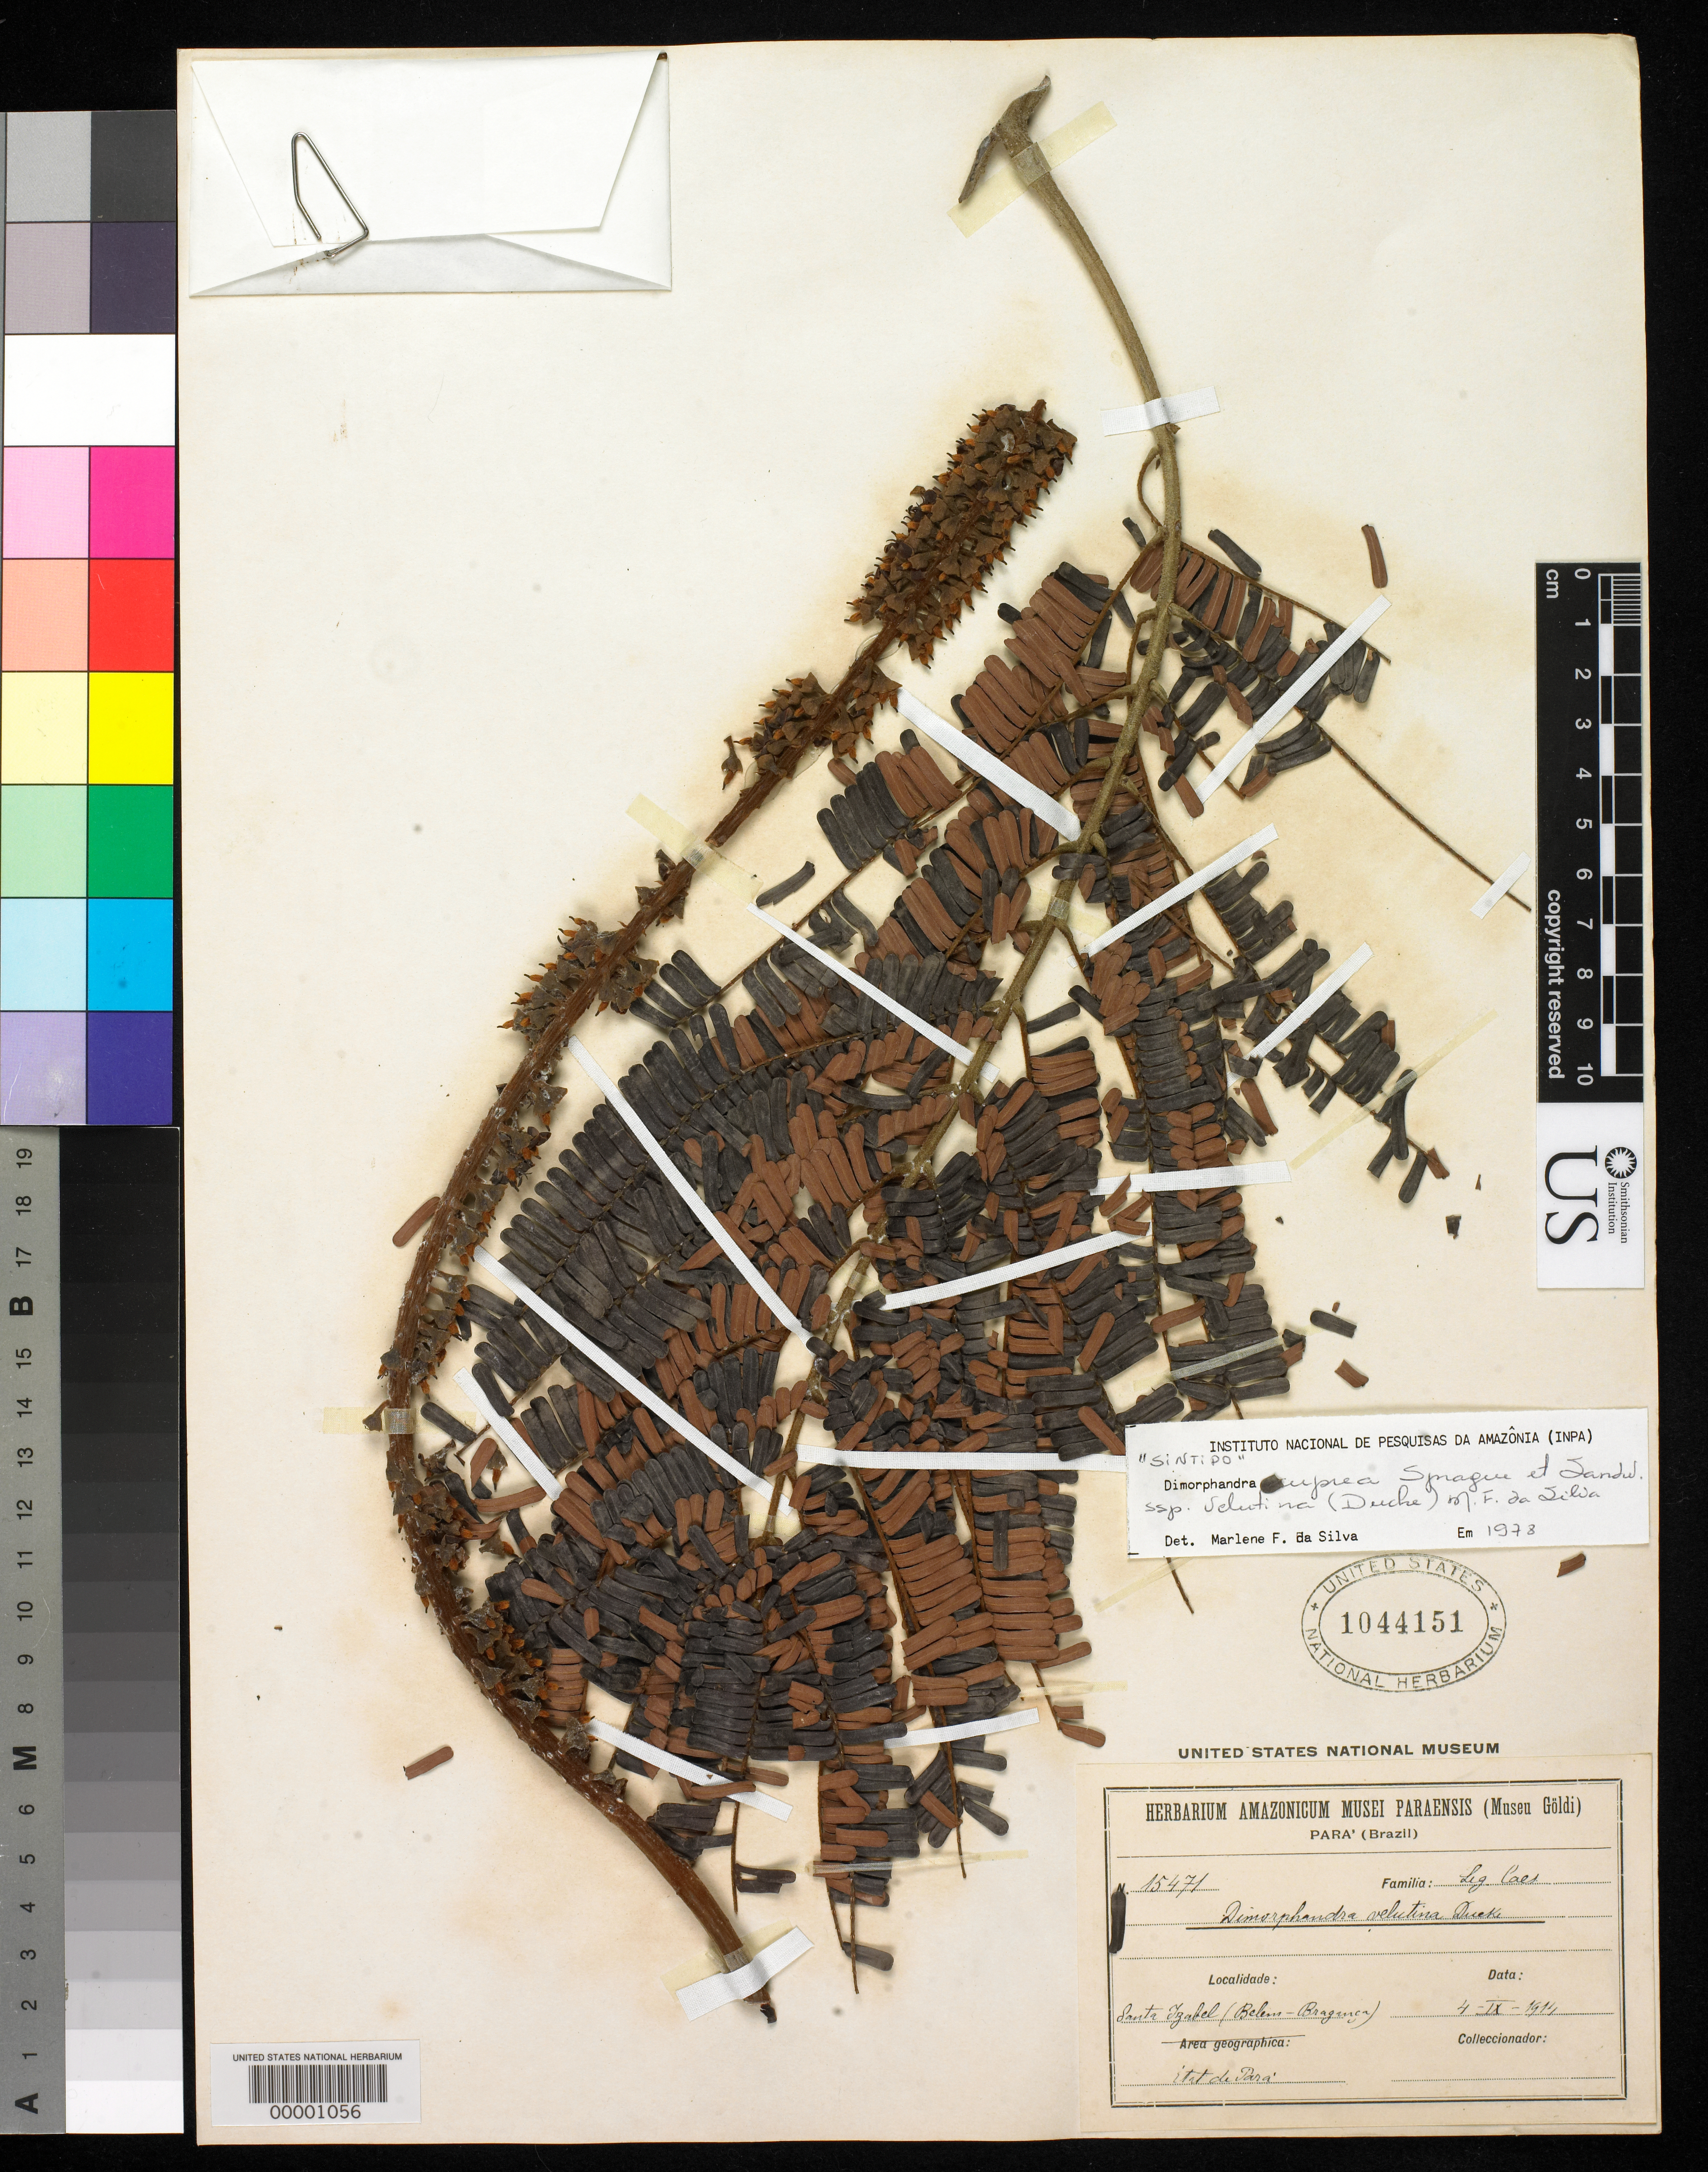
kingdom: Plantae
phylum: Tracheophyta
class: Magnoliopsida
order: Fabales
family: Fabaceae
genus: Dimorphandra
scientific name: Dimorphandra velutina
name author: Ducke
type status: Syntype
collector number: Mus. Goeldi 15471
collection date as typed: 04 Sep 1914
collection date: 1914-09-04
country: Brazil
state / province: Pará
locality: Santa Izabel (Belem - Bragança).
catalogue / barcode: US 1044151